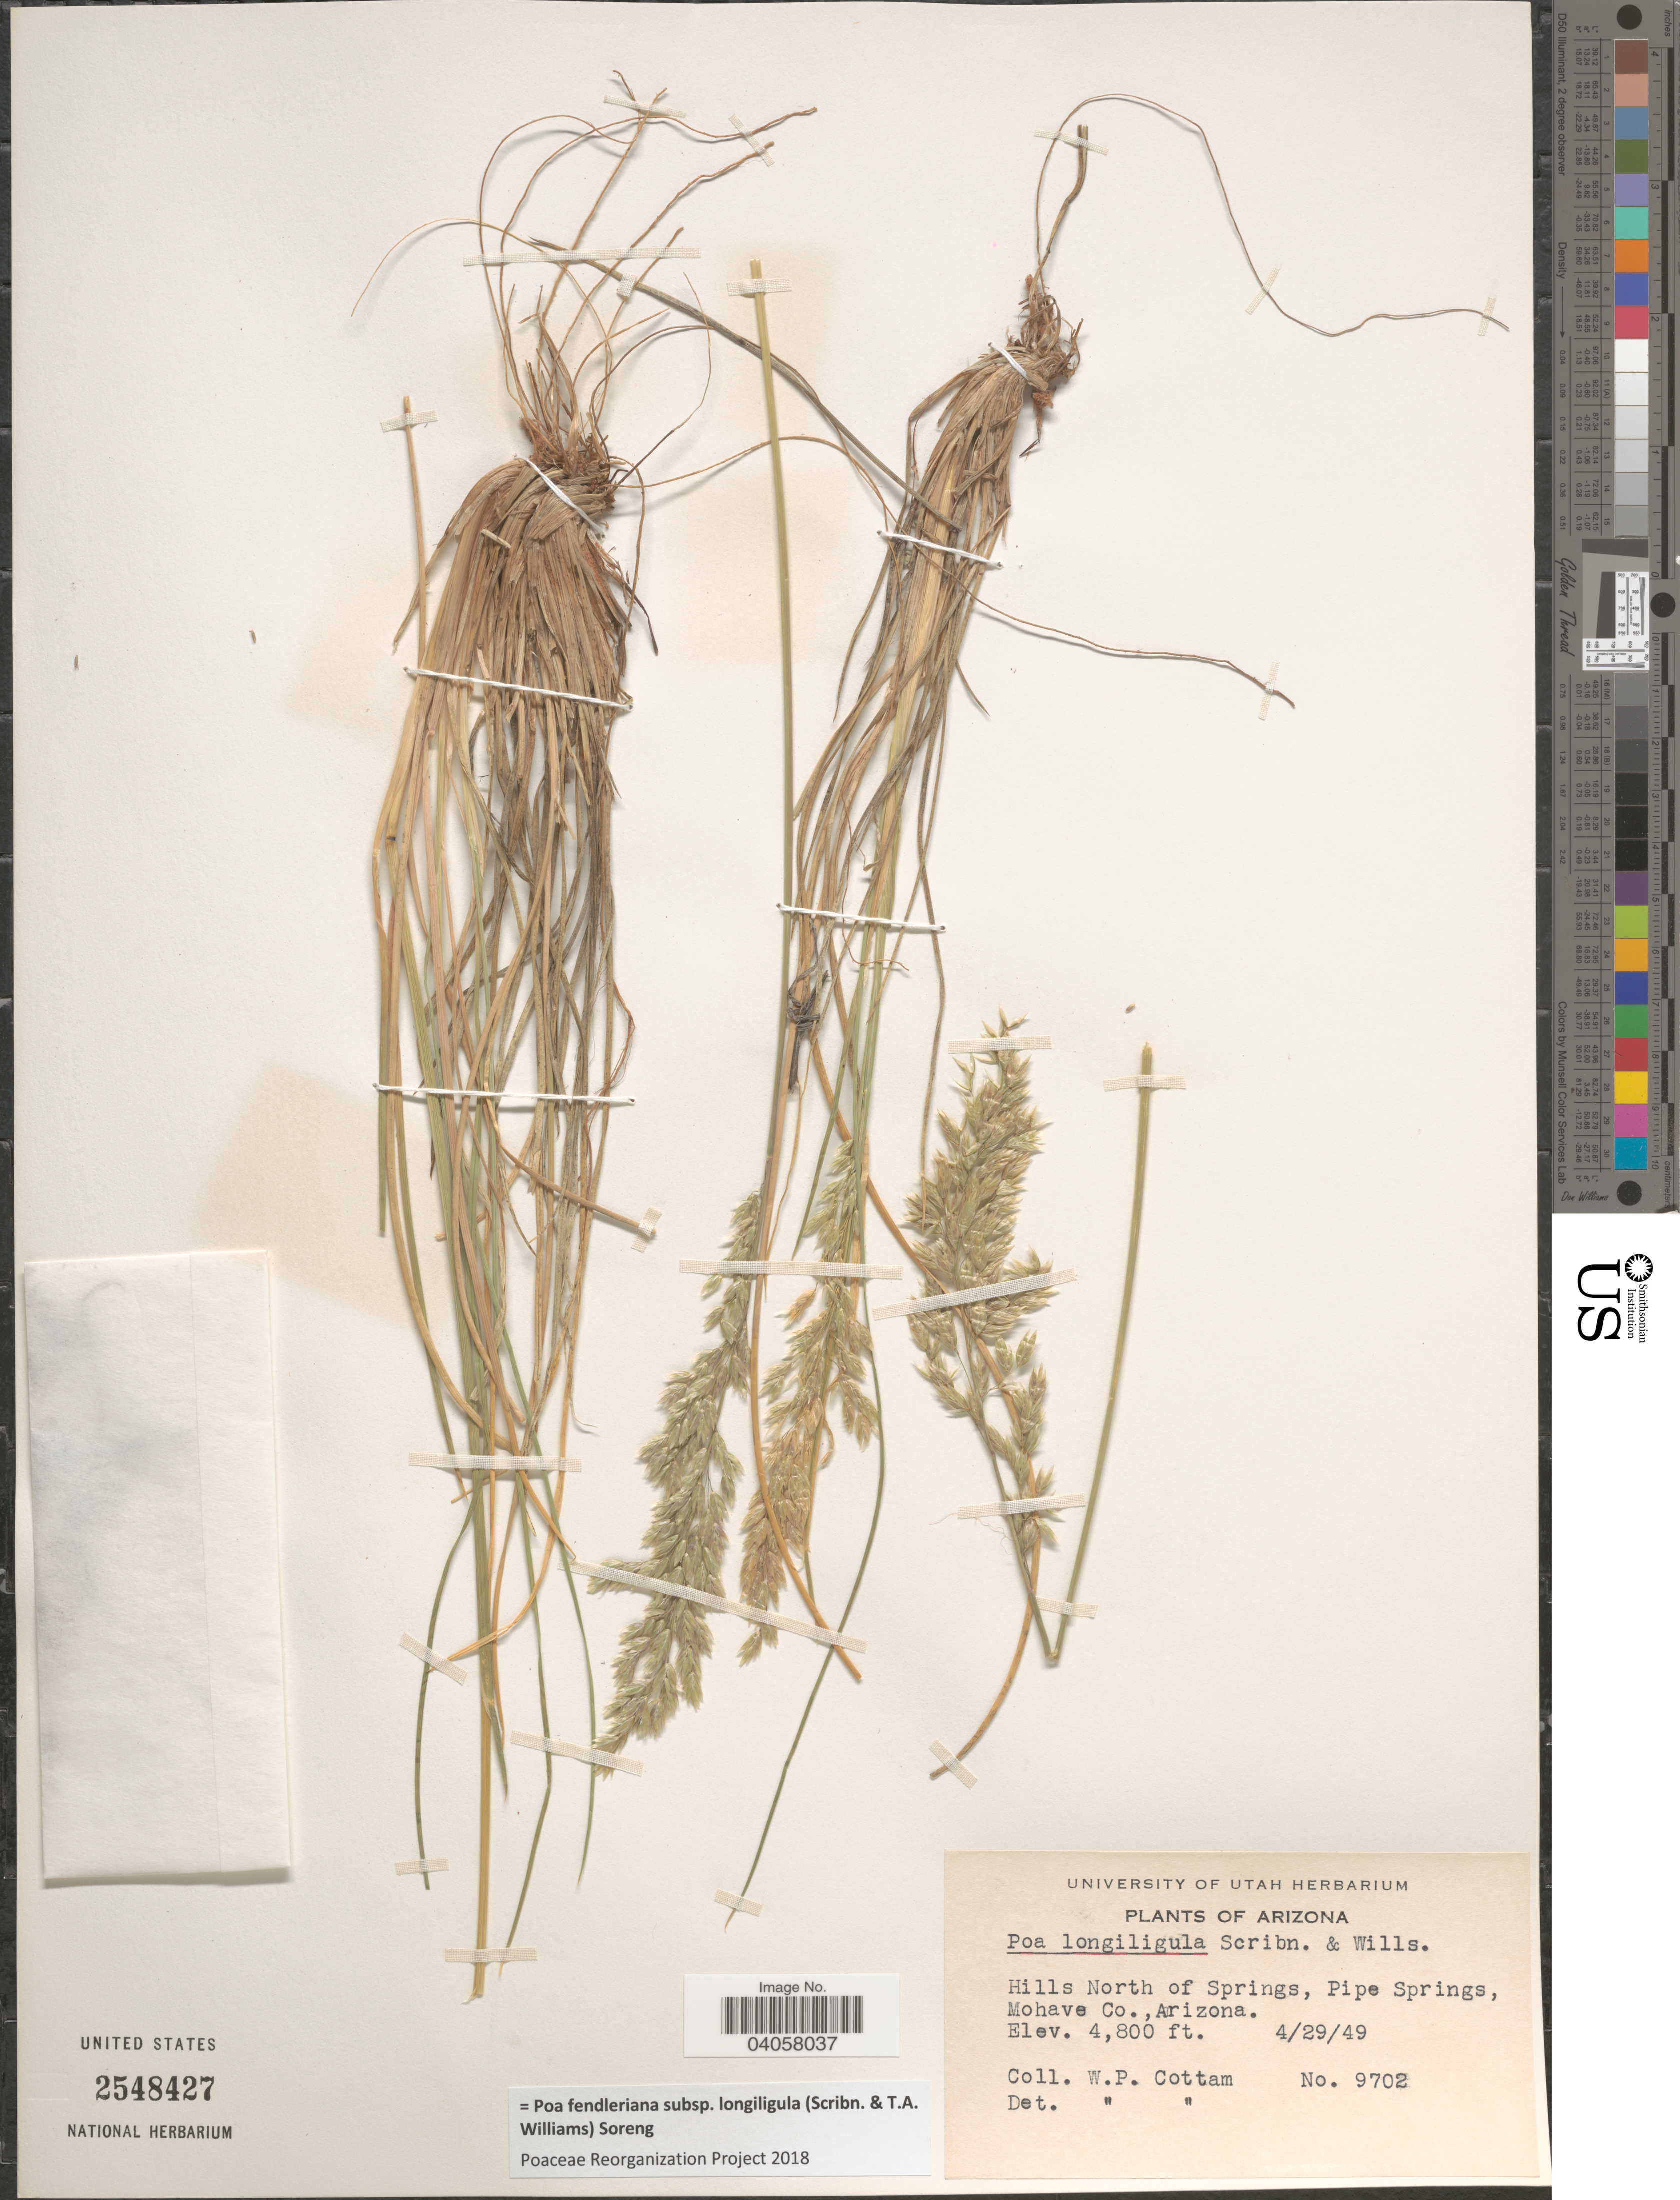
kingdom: Plantae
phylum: Tracheophyta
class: Liliopsida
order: Poales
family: Poaceae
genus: Poa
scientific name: Poa fendleriana subsp. longiligula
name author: (Scribn. & T.A. Williams) Soreng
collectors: W. Cottam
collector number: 9702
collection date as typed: Transcribed d/m/y: 29/4/49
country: United States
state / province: Arizona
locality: Hills North of Springs, Pipe Springs, Mohave Co.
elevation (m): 1463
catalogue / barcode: US 2548427